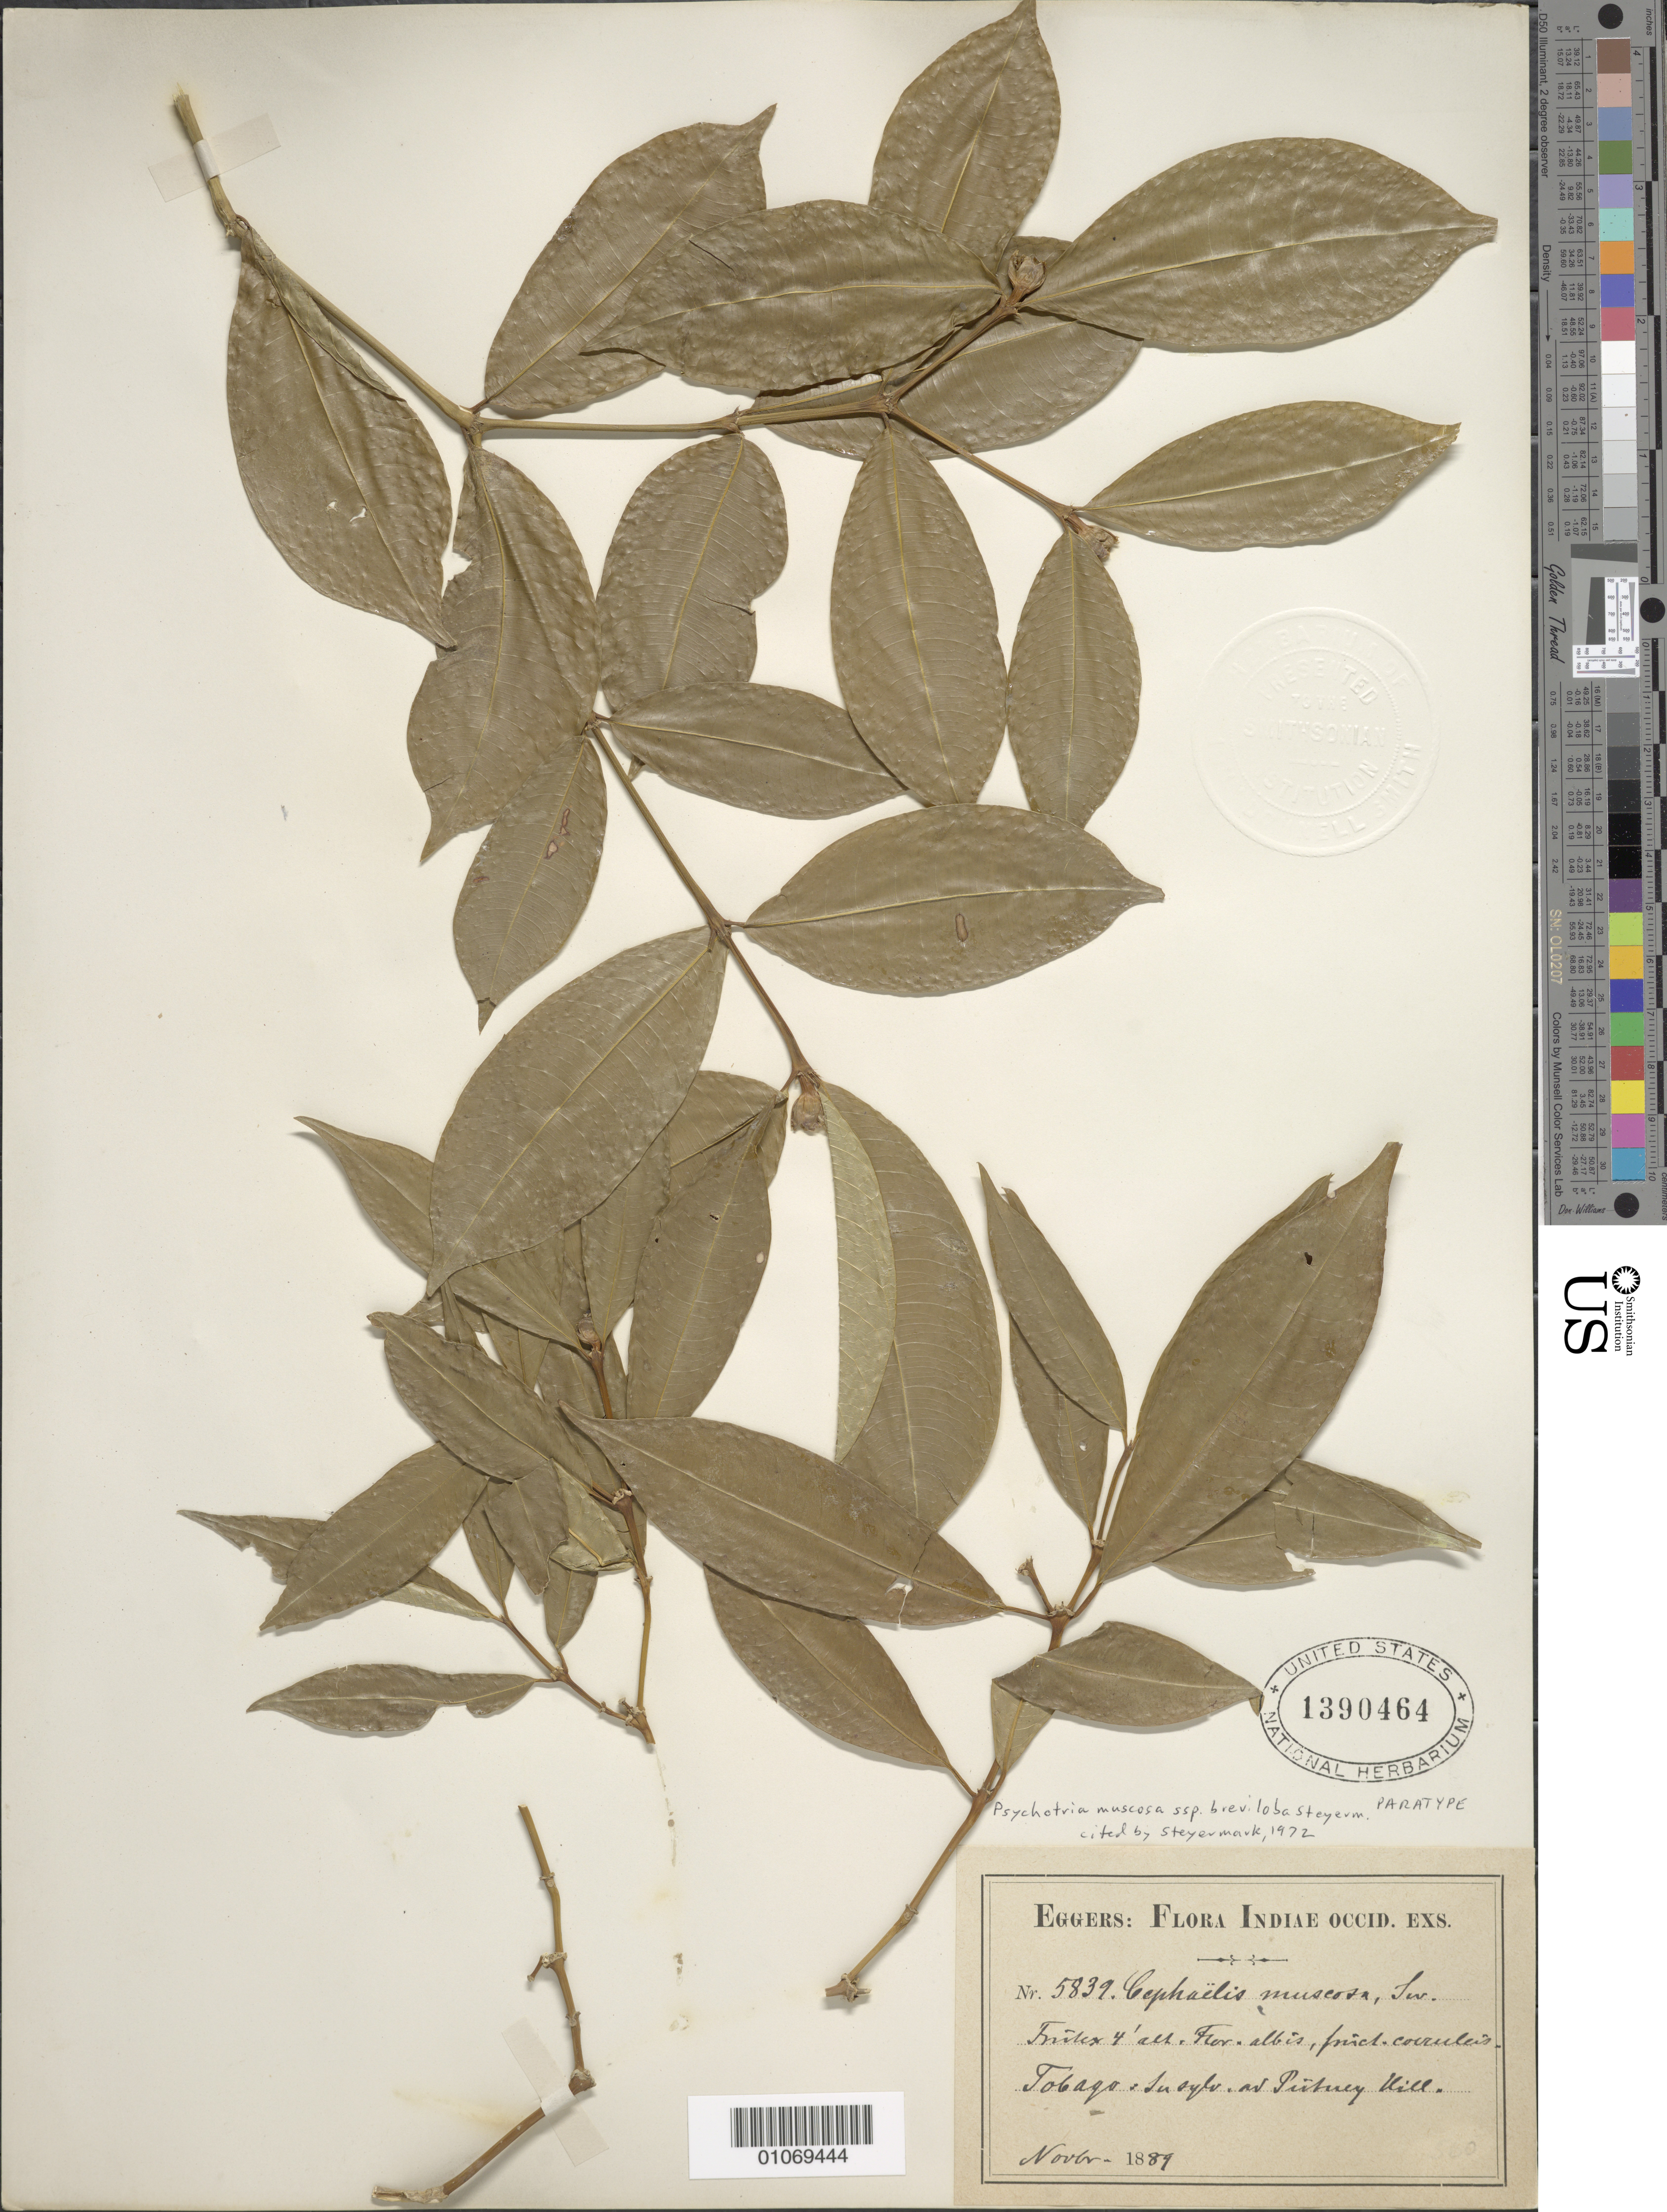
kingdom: Plantae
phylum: Tracheophyta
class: Magnoliopsida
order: Gentianales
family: Rubiaceae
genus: Psychotria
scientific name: Psychotria muscosa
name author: (Jacq.) Steyerm.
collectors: H. F. A. von Eggers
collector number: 5839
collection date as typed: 01 Nov 1889 to 30 Nov 1889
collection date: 1889-11-01/1889-11-30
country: Trinidad and Tobago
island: Tobago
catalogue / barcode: US 1390464